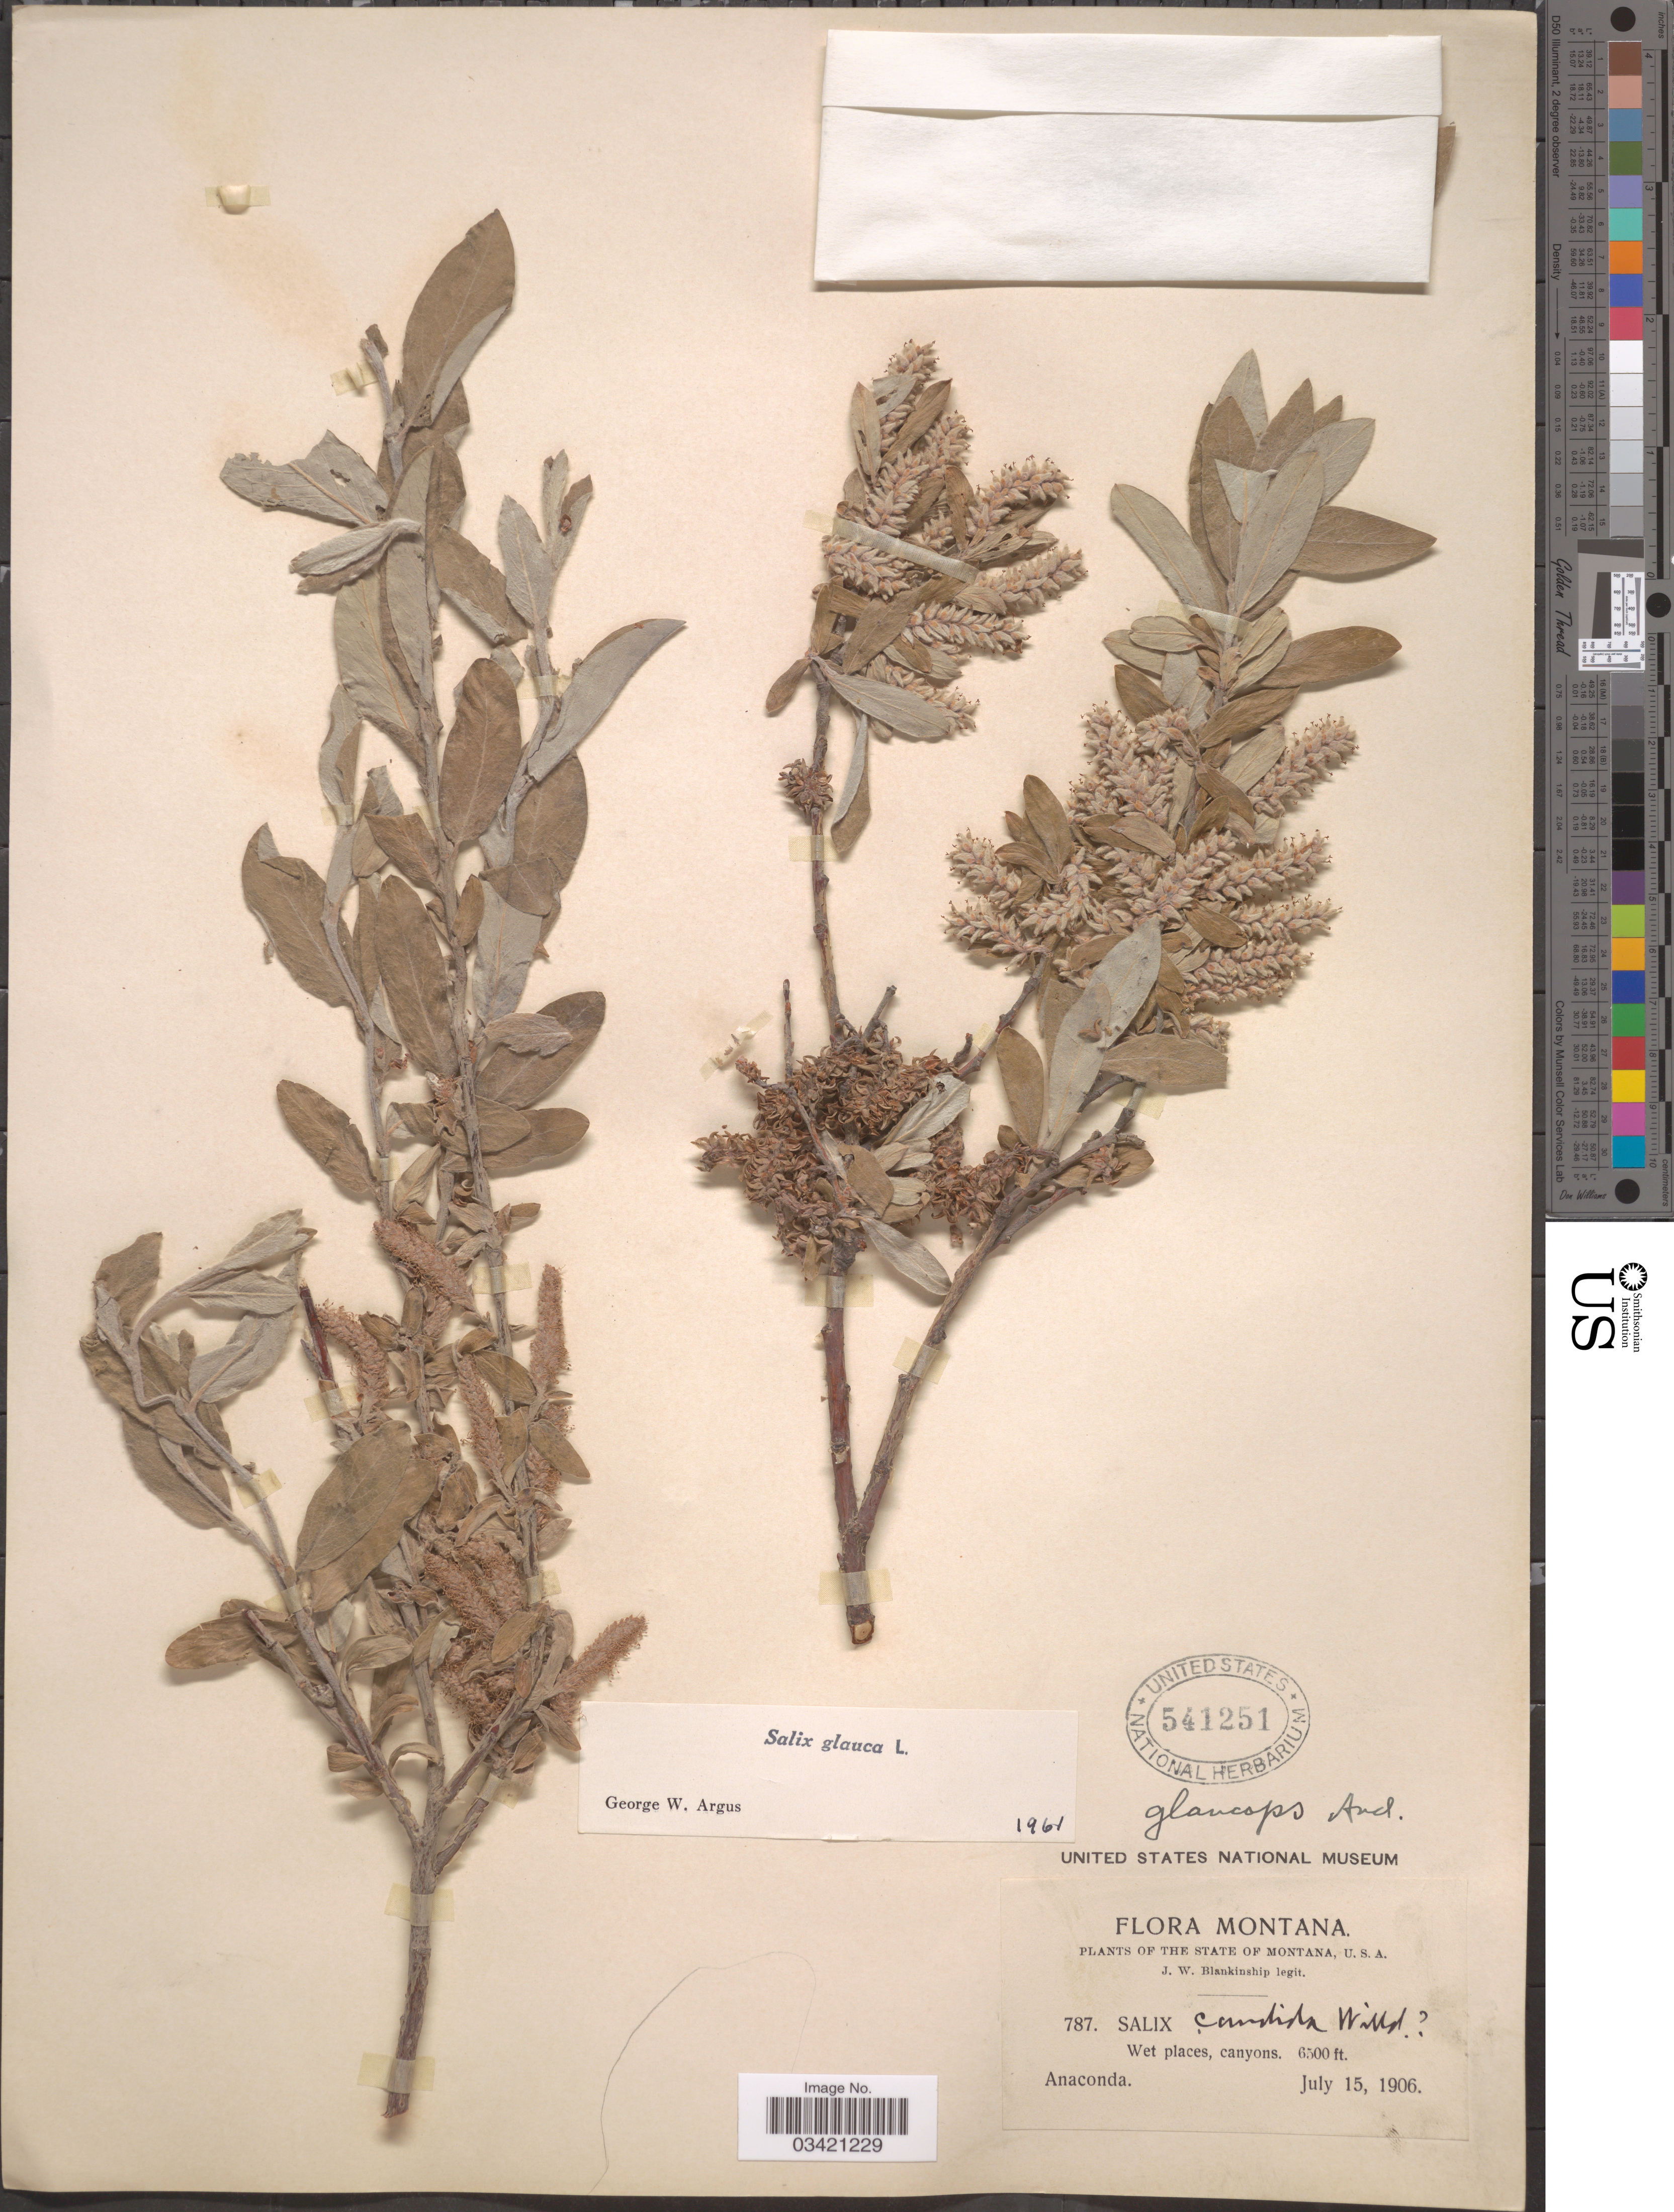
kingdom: Plantae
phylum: Tracheophyta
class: Magnoliopsida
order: Malpighiales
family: Salicaceae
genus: Salix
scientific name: Salix glauca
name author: L.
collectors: J. W. Blankinship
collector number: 787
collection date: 1906-07-15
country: United States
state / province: Montana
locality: Anaconda.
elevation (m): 1981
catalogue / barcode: US 541251